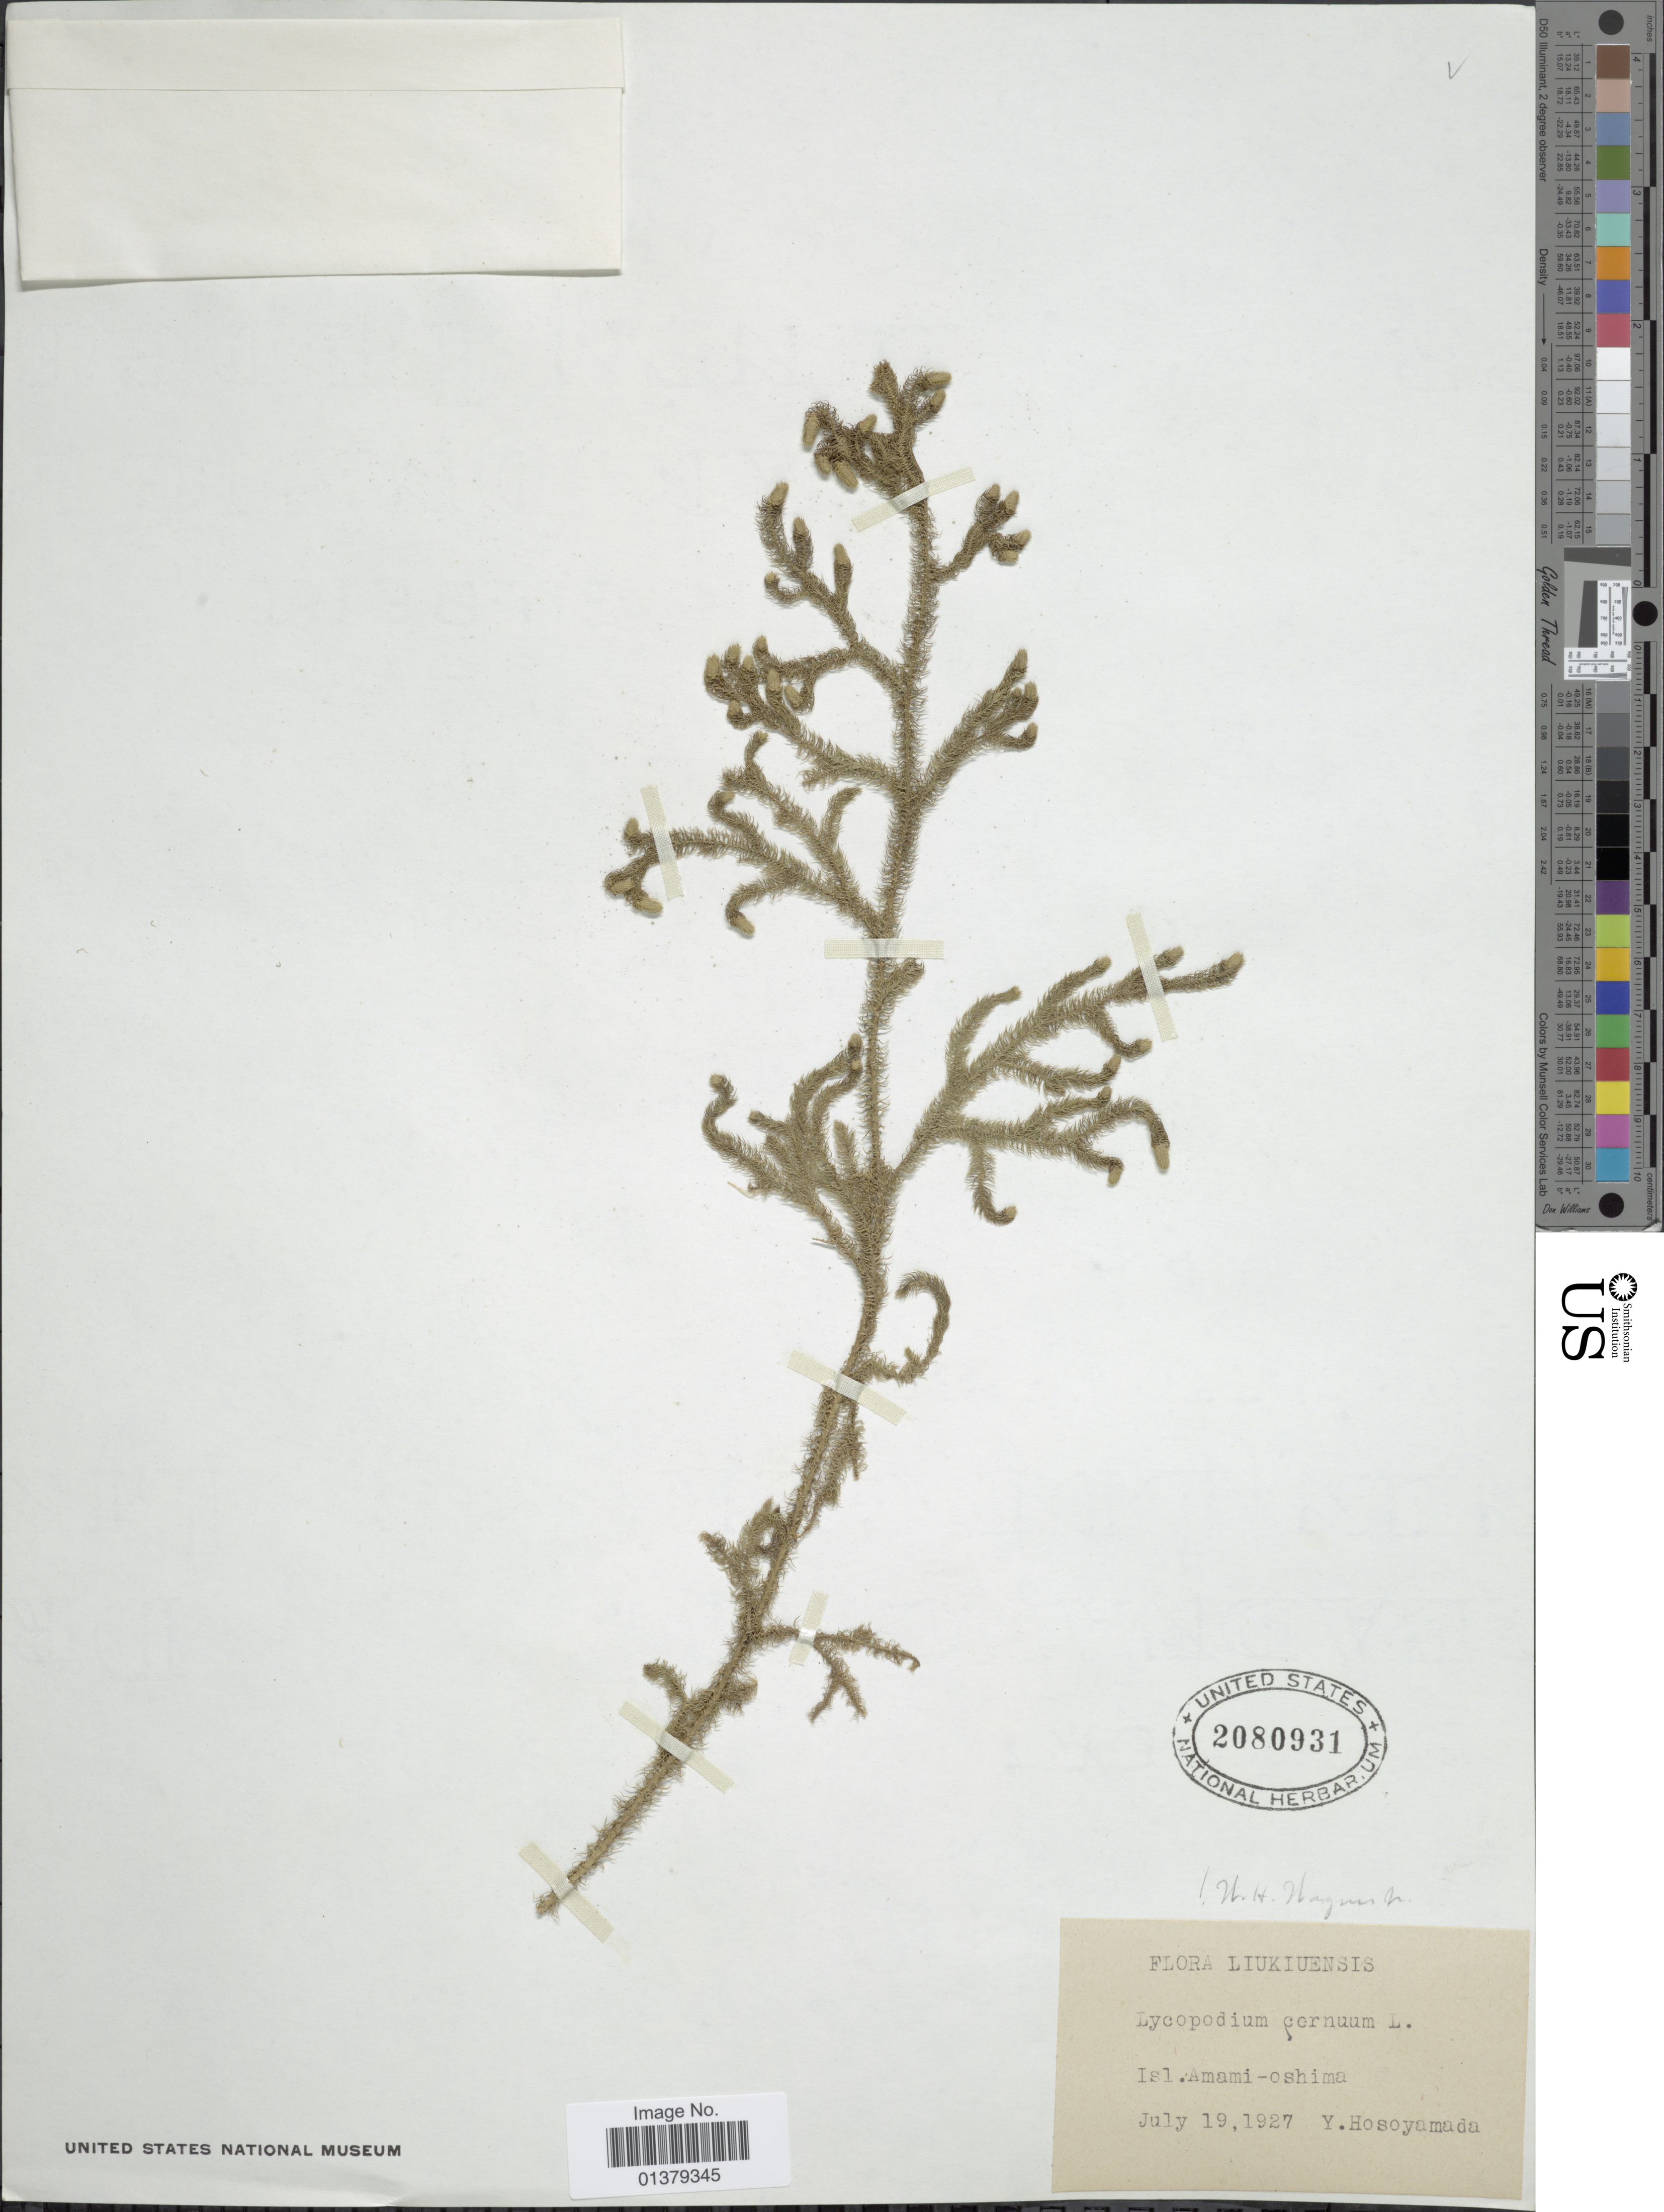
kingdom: Plantae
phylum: Tracheophyta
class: Lycopodiopsida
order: Lycopodiales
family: Lycopodiaceae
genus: Palhinhaea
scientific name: Palhinhaea cernua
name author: (L.) Vasc. & Franco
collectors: Y. Hosoyamada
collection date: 1927-07-19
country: Japan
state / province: Okinawa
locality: Liukiuensis, Isl. Amami-oshima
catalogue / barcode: US 2080931